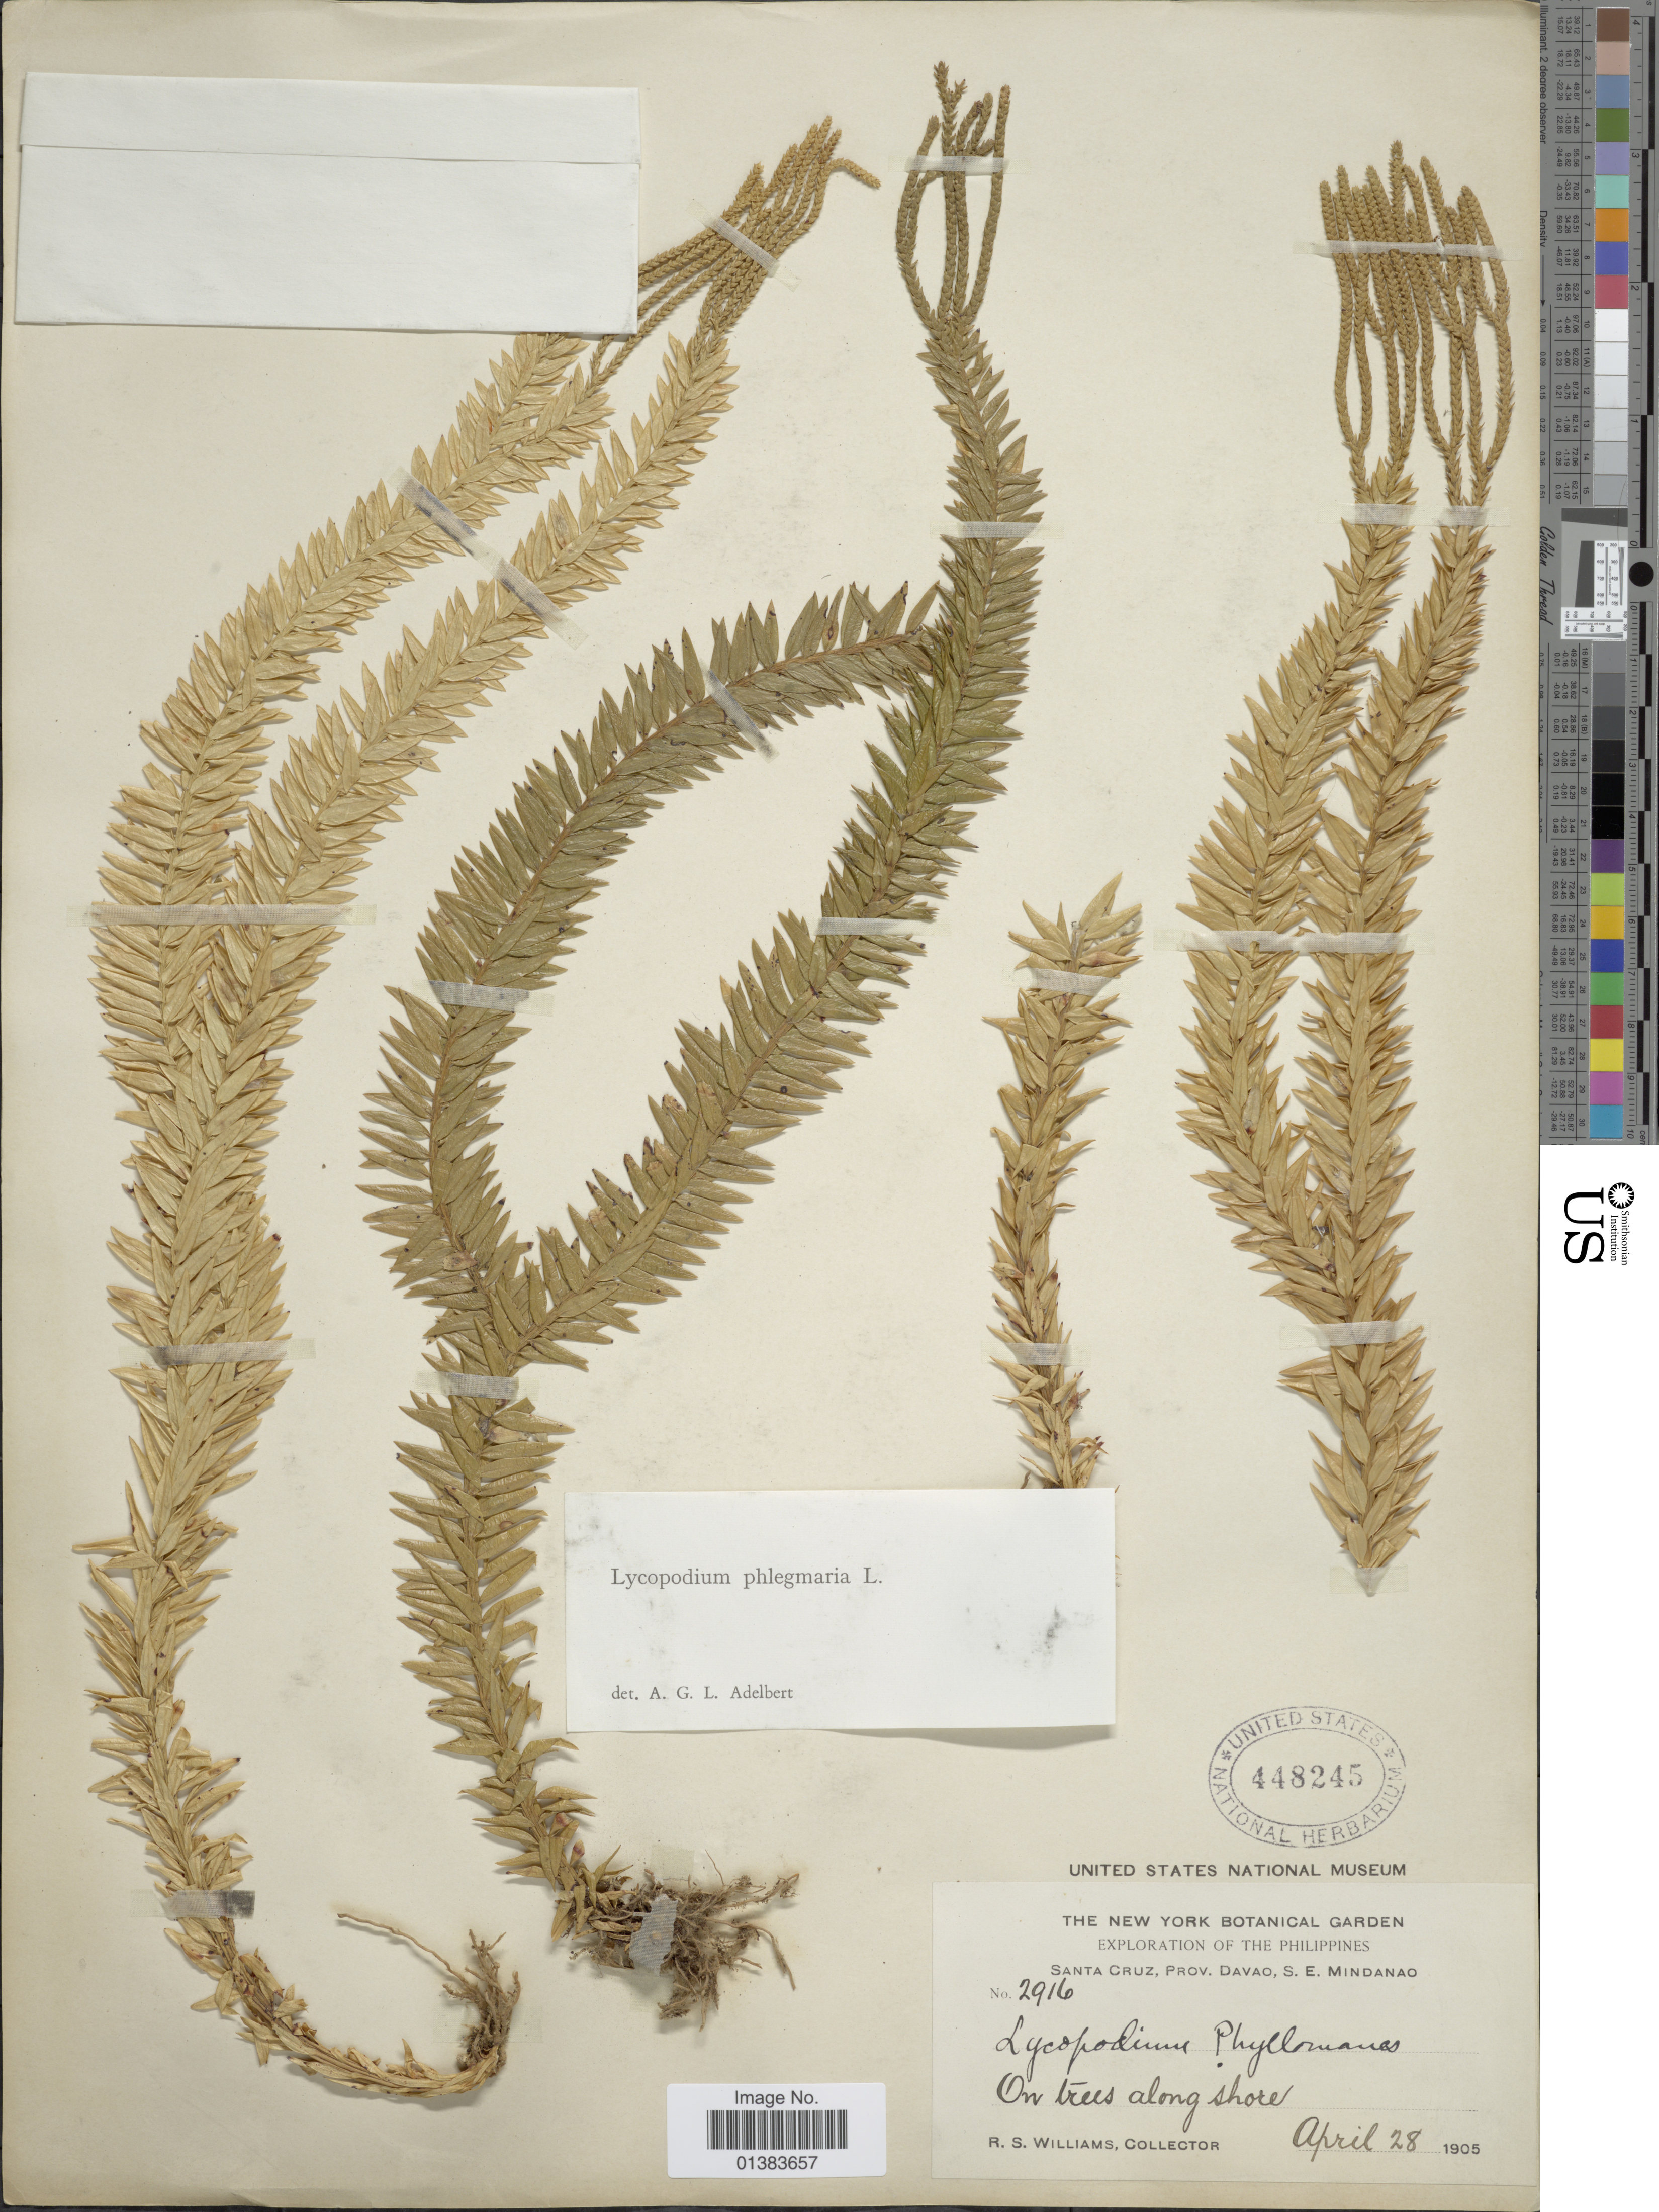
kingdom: Plantae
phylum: Tracheophyta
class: Lycopodiopsida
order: Lycopodiales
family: Lycopodiaceae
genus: Phlegmariurus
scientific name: Phlegmariurus elmeri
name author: (Herter) A. R. Field & Bostock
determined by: Field, A. R.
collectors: R. S. Williams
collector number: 2916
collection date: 1905-04-28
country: Philippines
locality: Santa Cruz, Prov. Davao, S.E. Mindanao, On trees along shore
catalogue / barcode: US 448245